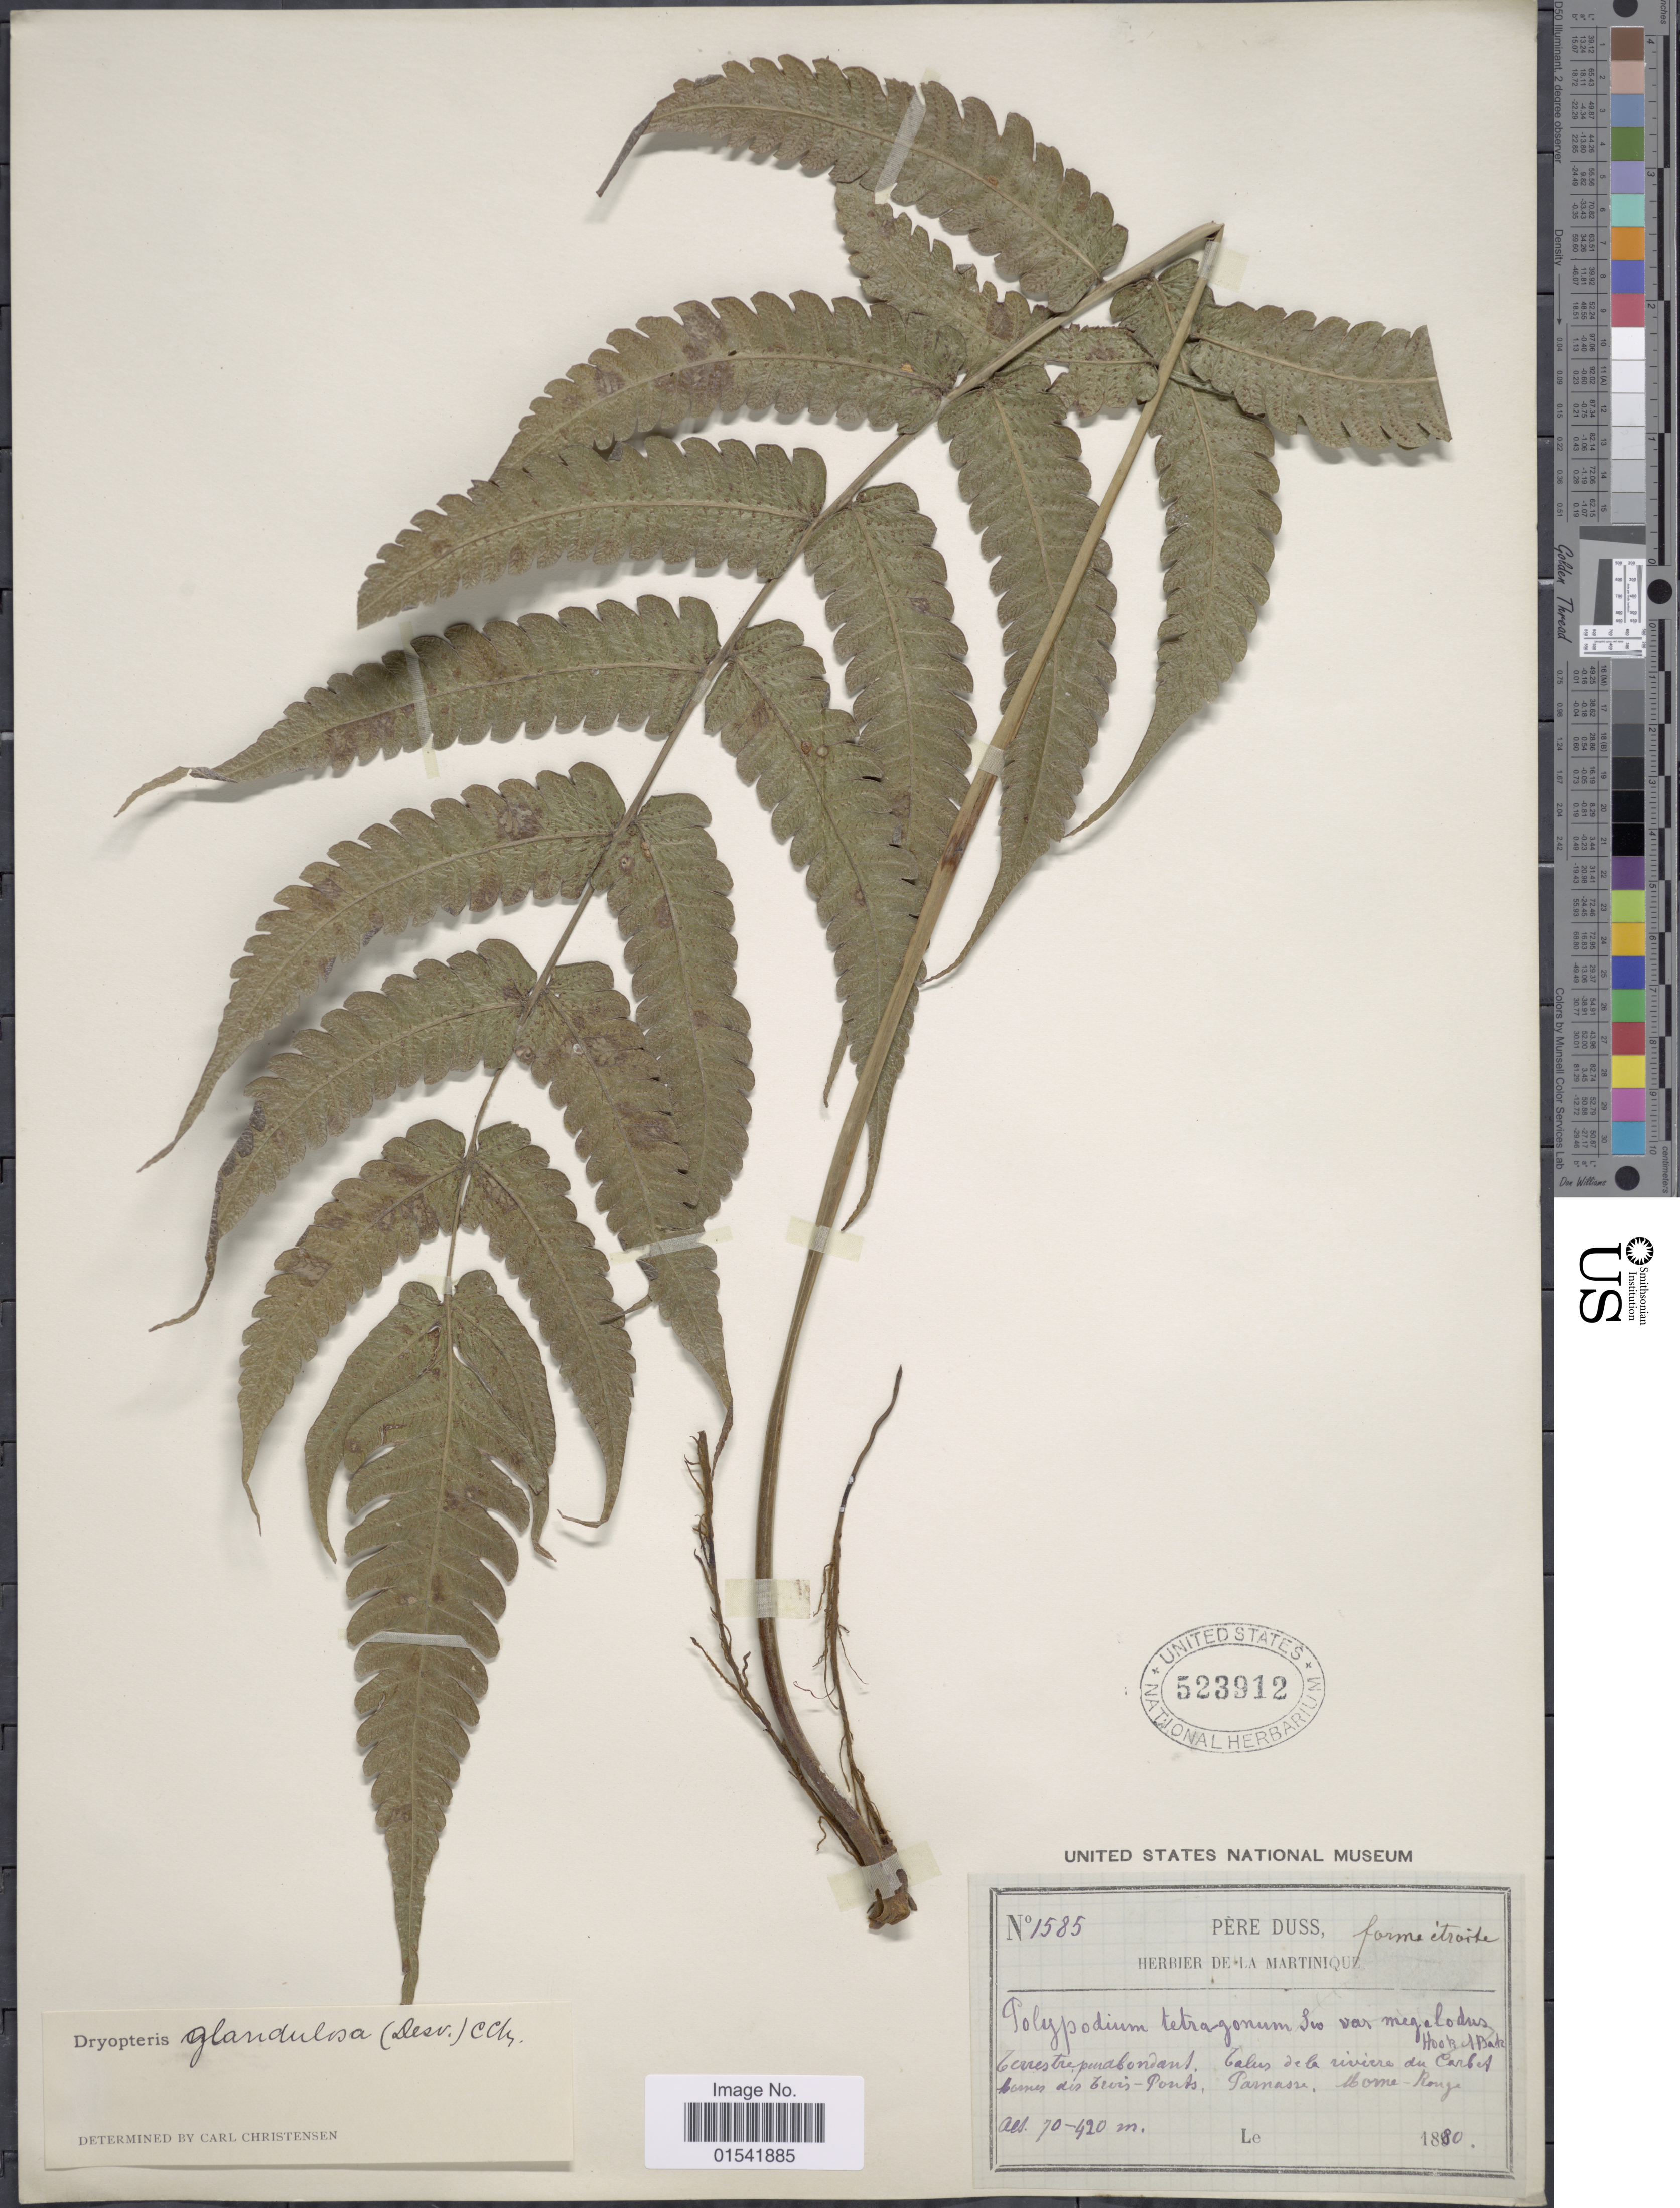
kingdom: Plantae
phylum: Tracheophyta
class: Polypodiopsida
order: Polypodiales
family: Thelypteridaceae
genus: Steiropteris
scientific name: Steiropteris glandulosa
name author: (Hook. f.) Pic. Serm.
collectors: Père Duss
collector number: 1585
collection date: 1880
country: Martinique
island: Martinique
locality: Talus de la riviere du Carbet Mornes des Trois-Ponts, Parnassse, Morne-Rouge.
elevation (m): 70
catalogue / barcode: US 523912